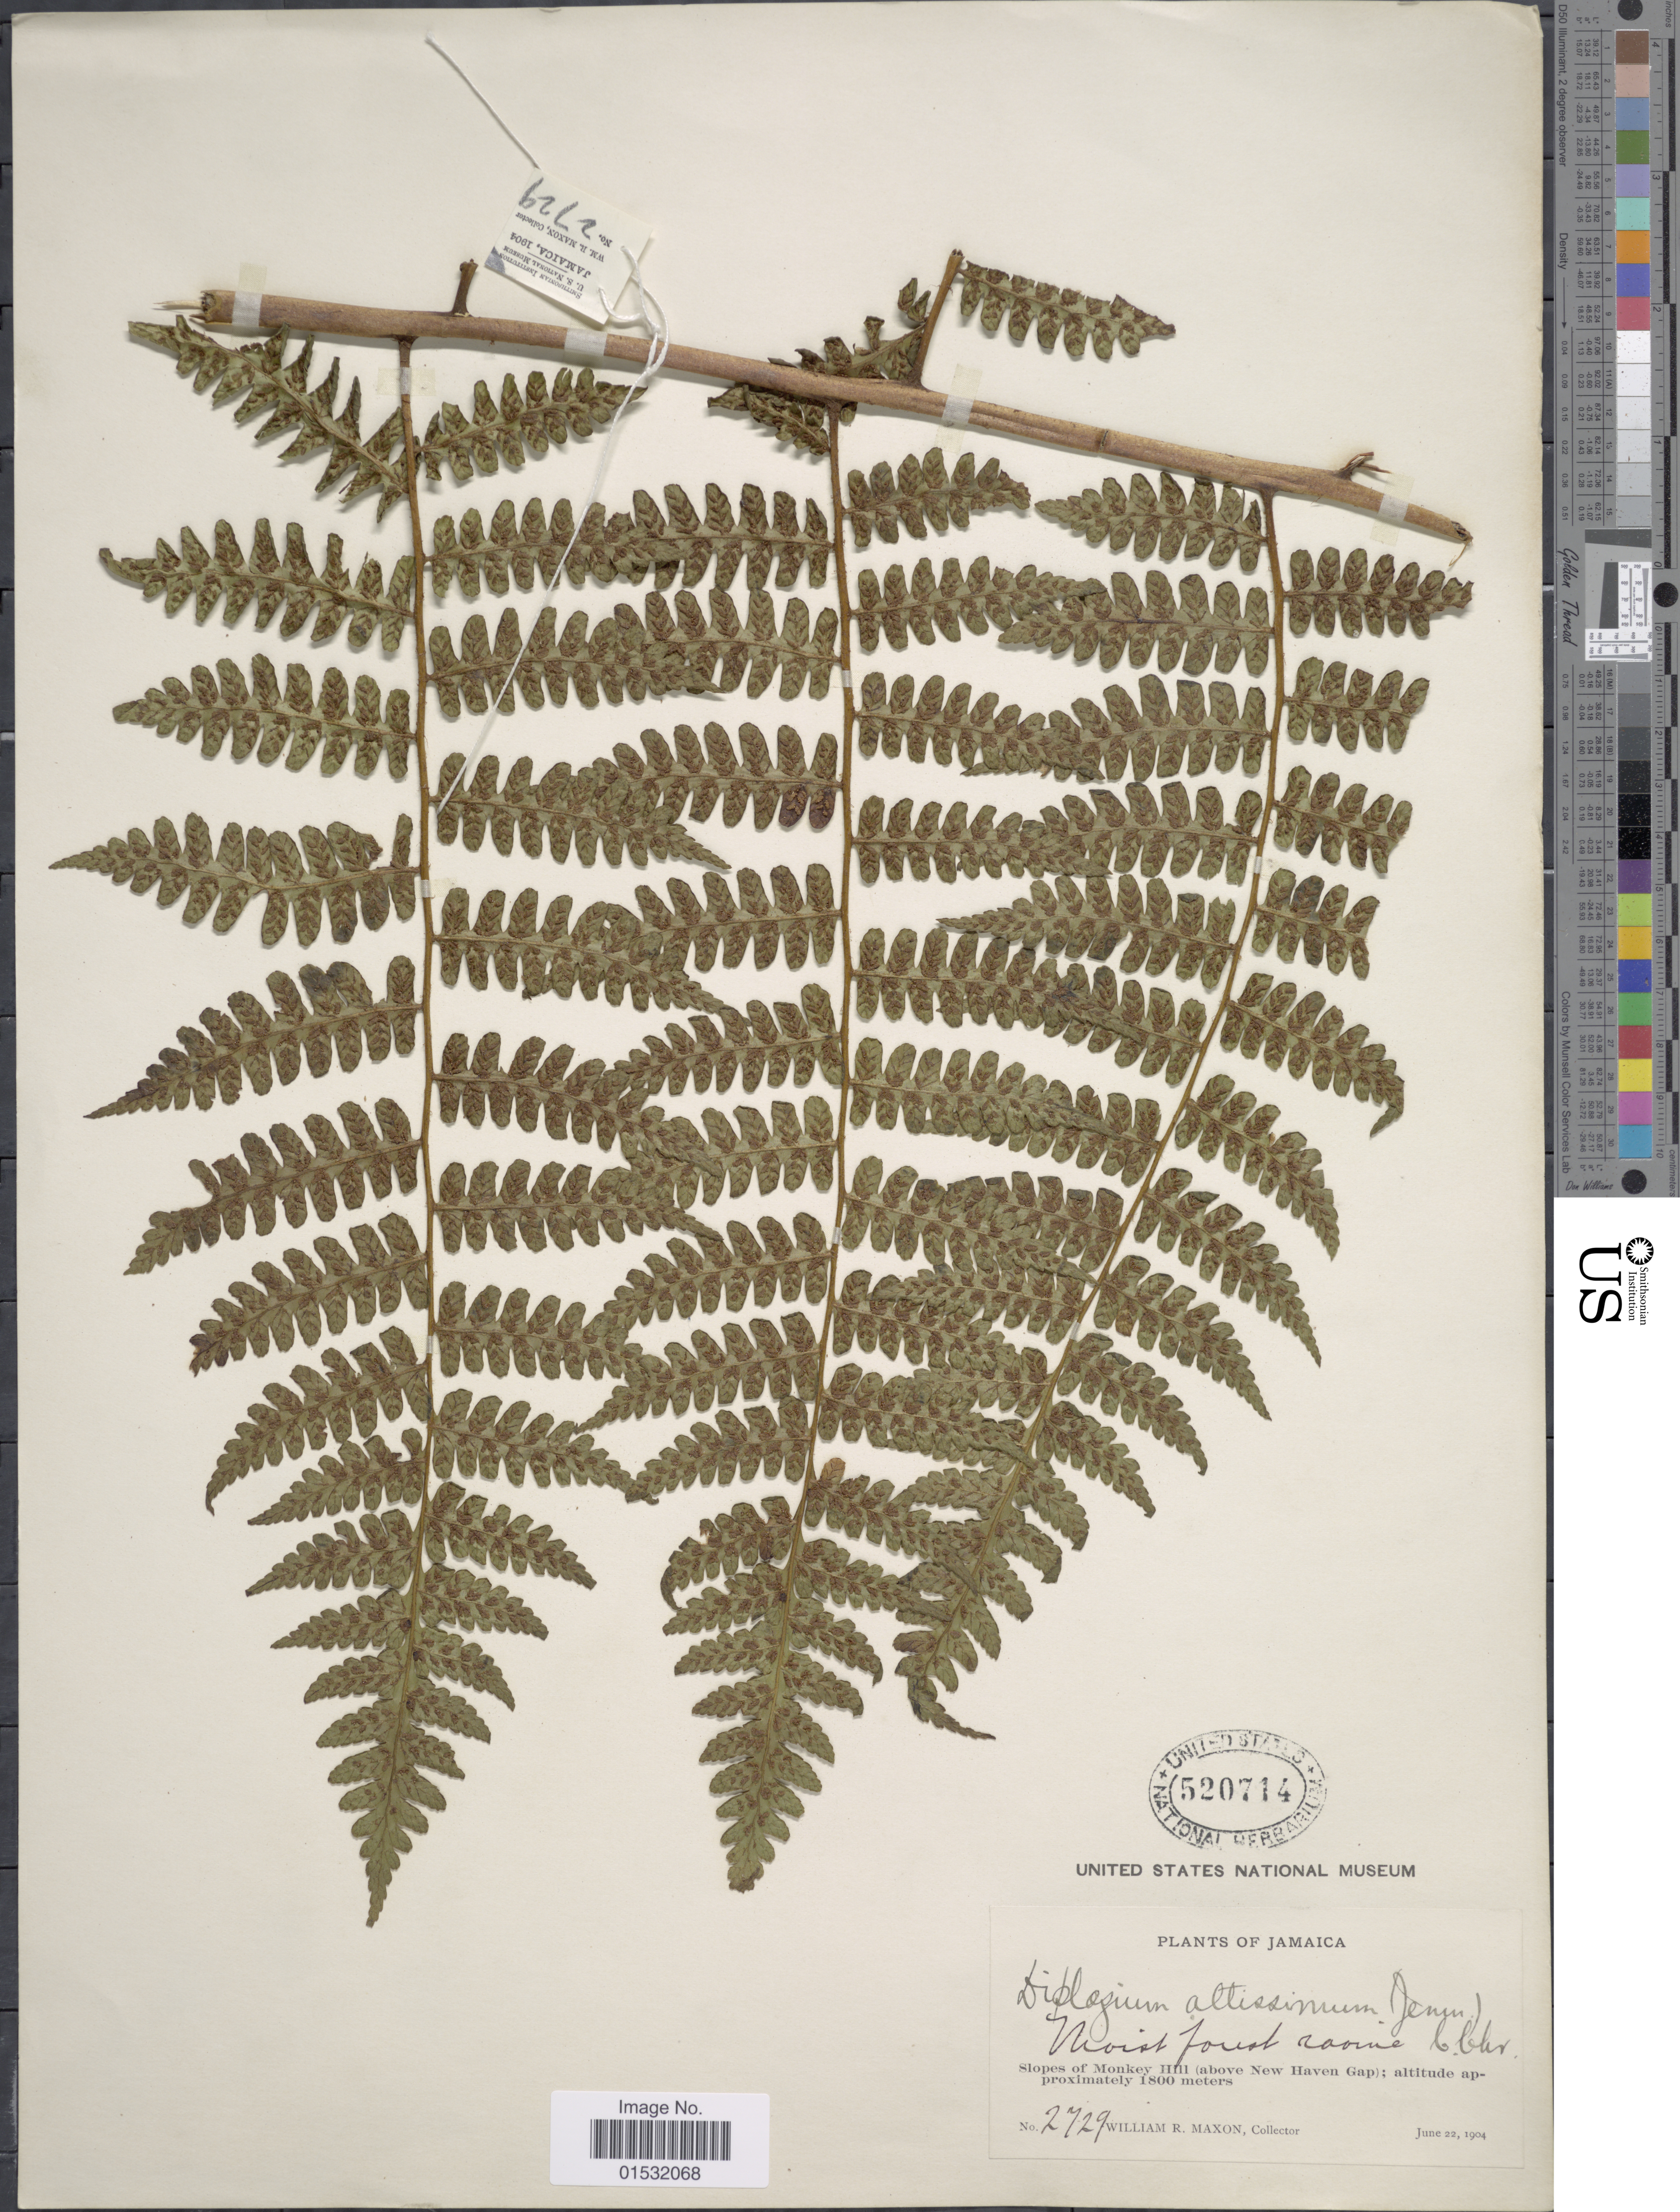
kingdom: Plantae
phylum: Tracheophyta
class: Polypodiopsida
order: Polypodiales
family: Athyriaceae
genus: Diplazium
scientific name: Diplazium altissimum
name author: (Jenman) C. Chr.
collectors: W. R. Maxon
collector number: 2729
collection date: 1904-06-22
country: Jamaica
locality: Slopes of Monkey Hill (above New Haven Gap)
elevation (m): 1800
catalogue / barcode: US 520714